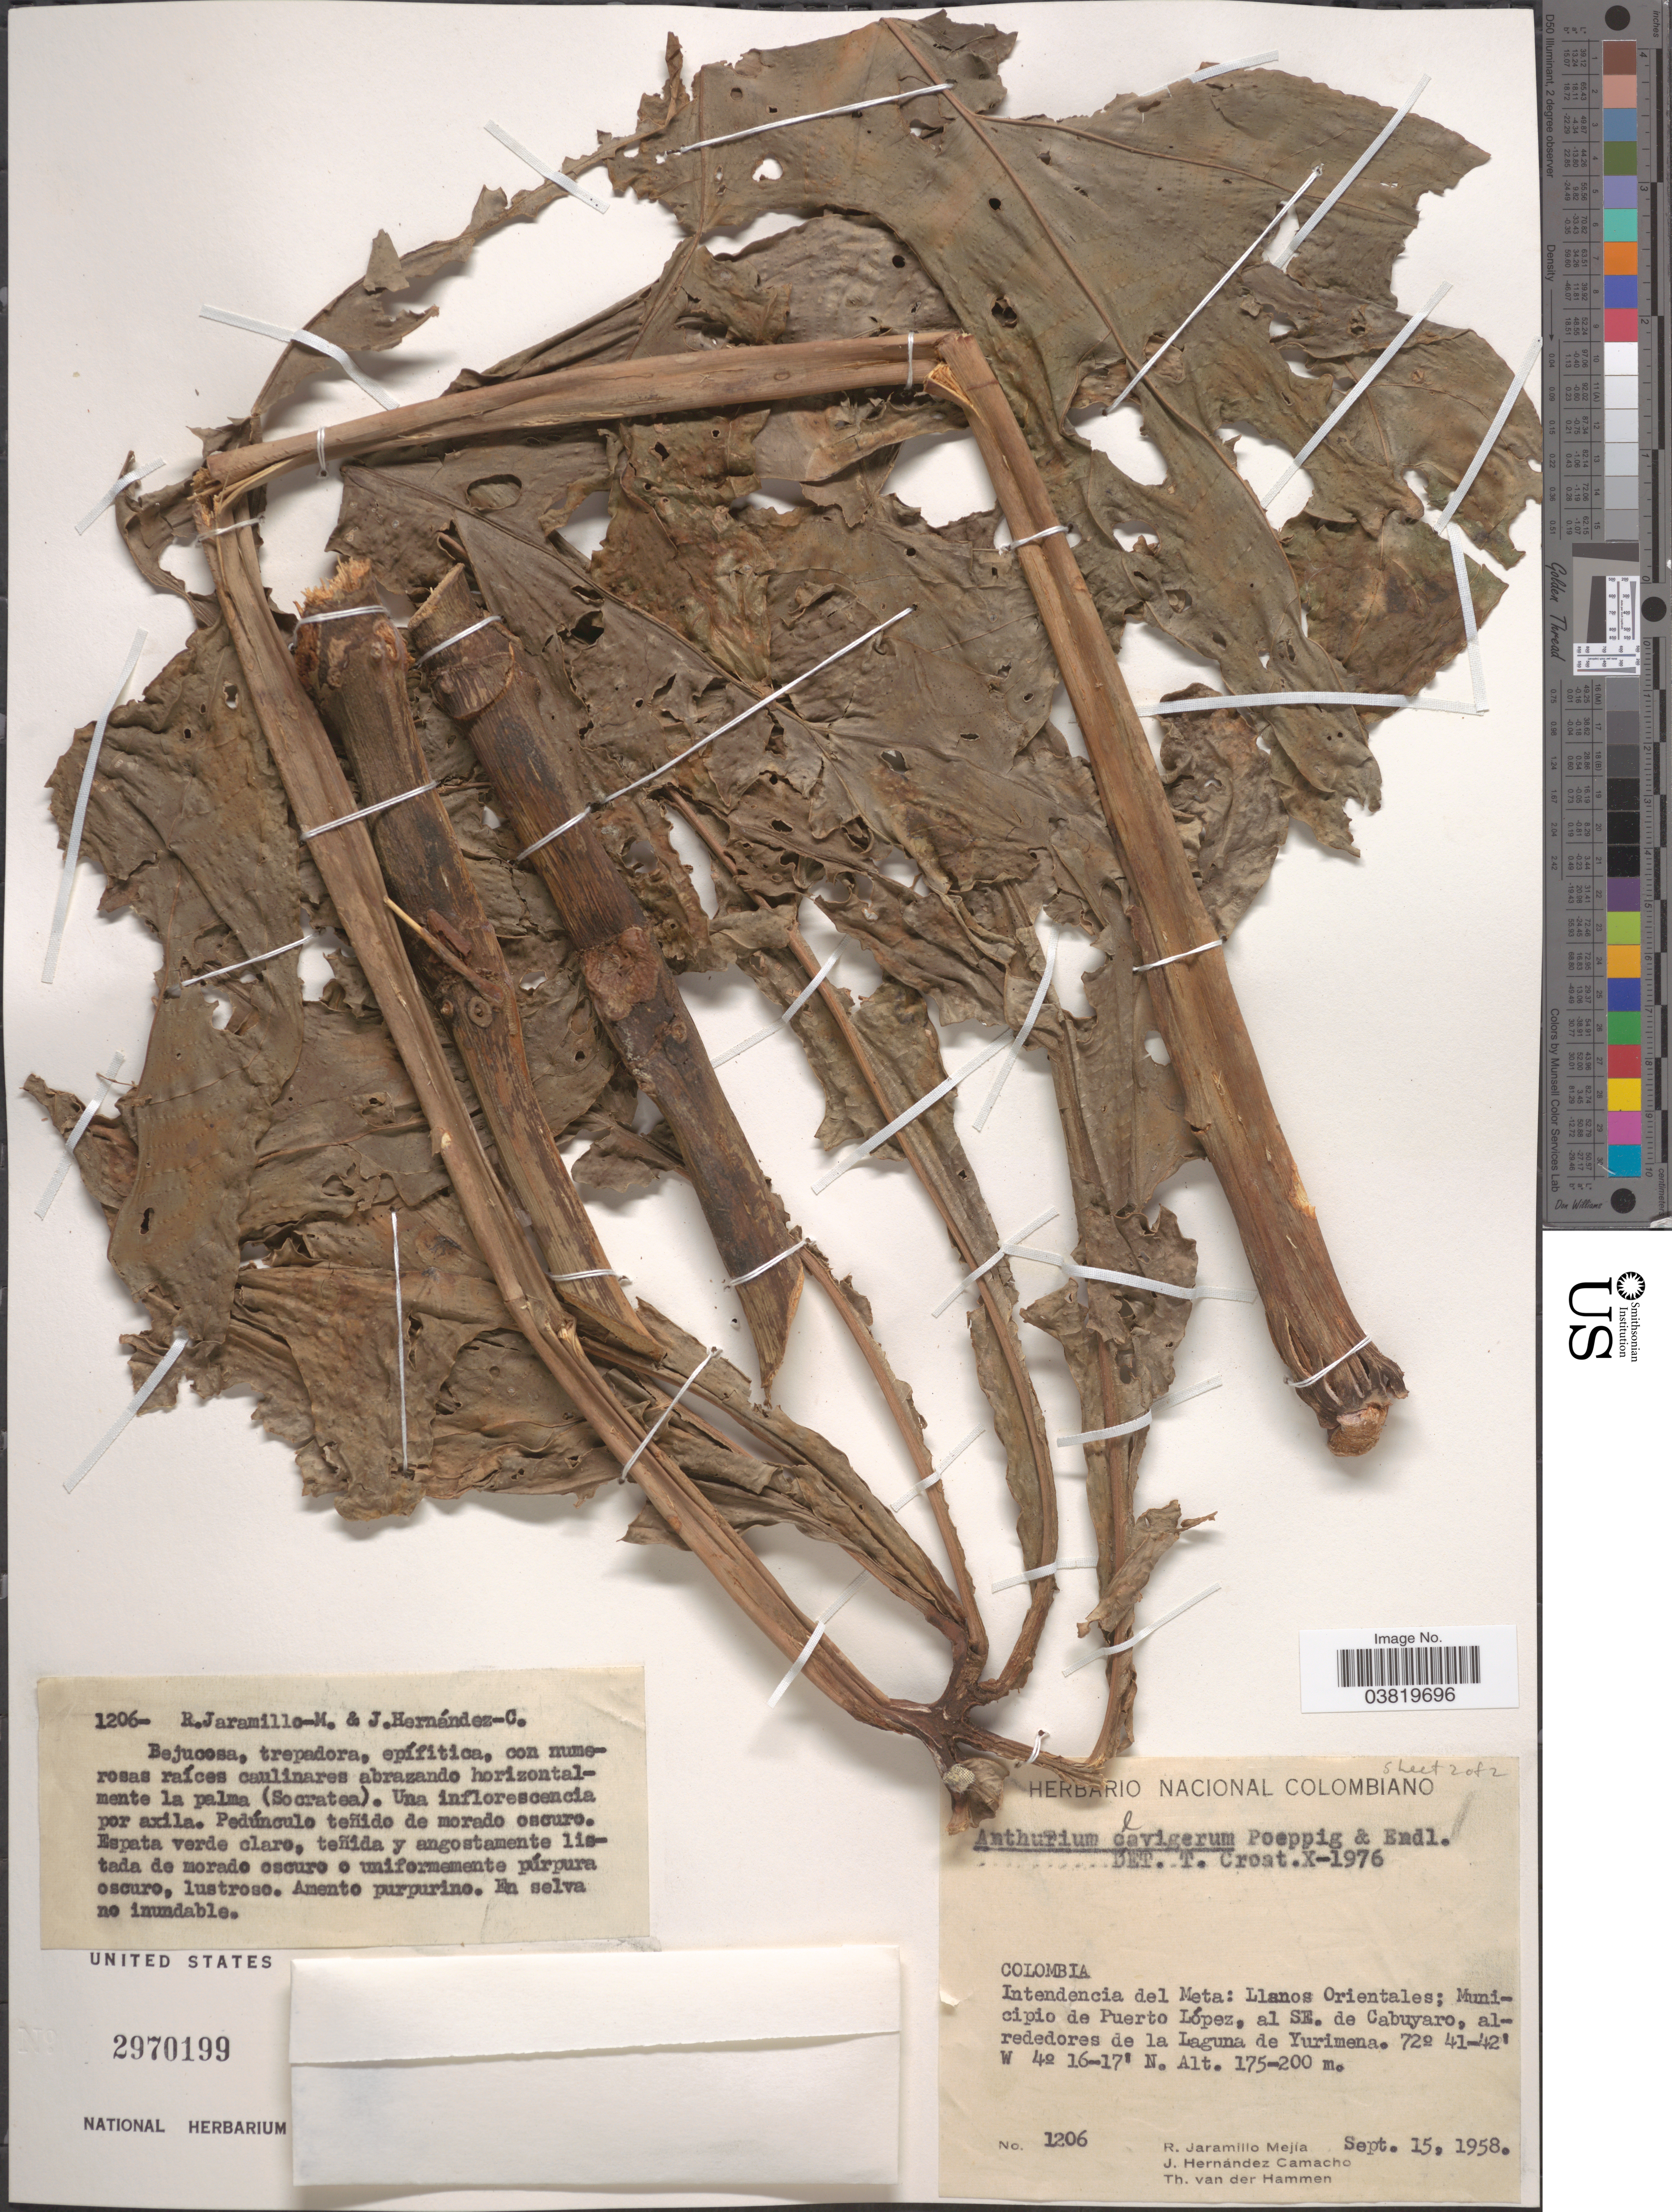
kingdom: Plantae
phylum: Tracheophyta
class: Liliopsida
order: Alismatales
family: Araceae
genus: Anthurium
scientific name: Anthurium clavigerum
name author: Poepp. & Endl.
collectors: R. Jaramillo M., J. Hernández-Camacho & T. Van der Hammen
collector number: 1206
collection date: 1958-09-15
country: Colombia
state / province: Meta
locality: Intendencia del Meta: Llanos Orientales; Municipio de Puerto López, al SE. de Cabuyaro, alrededores de la Laguna de Yurimena.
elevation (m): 175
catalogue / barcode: US 2970199